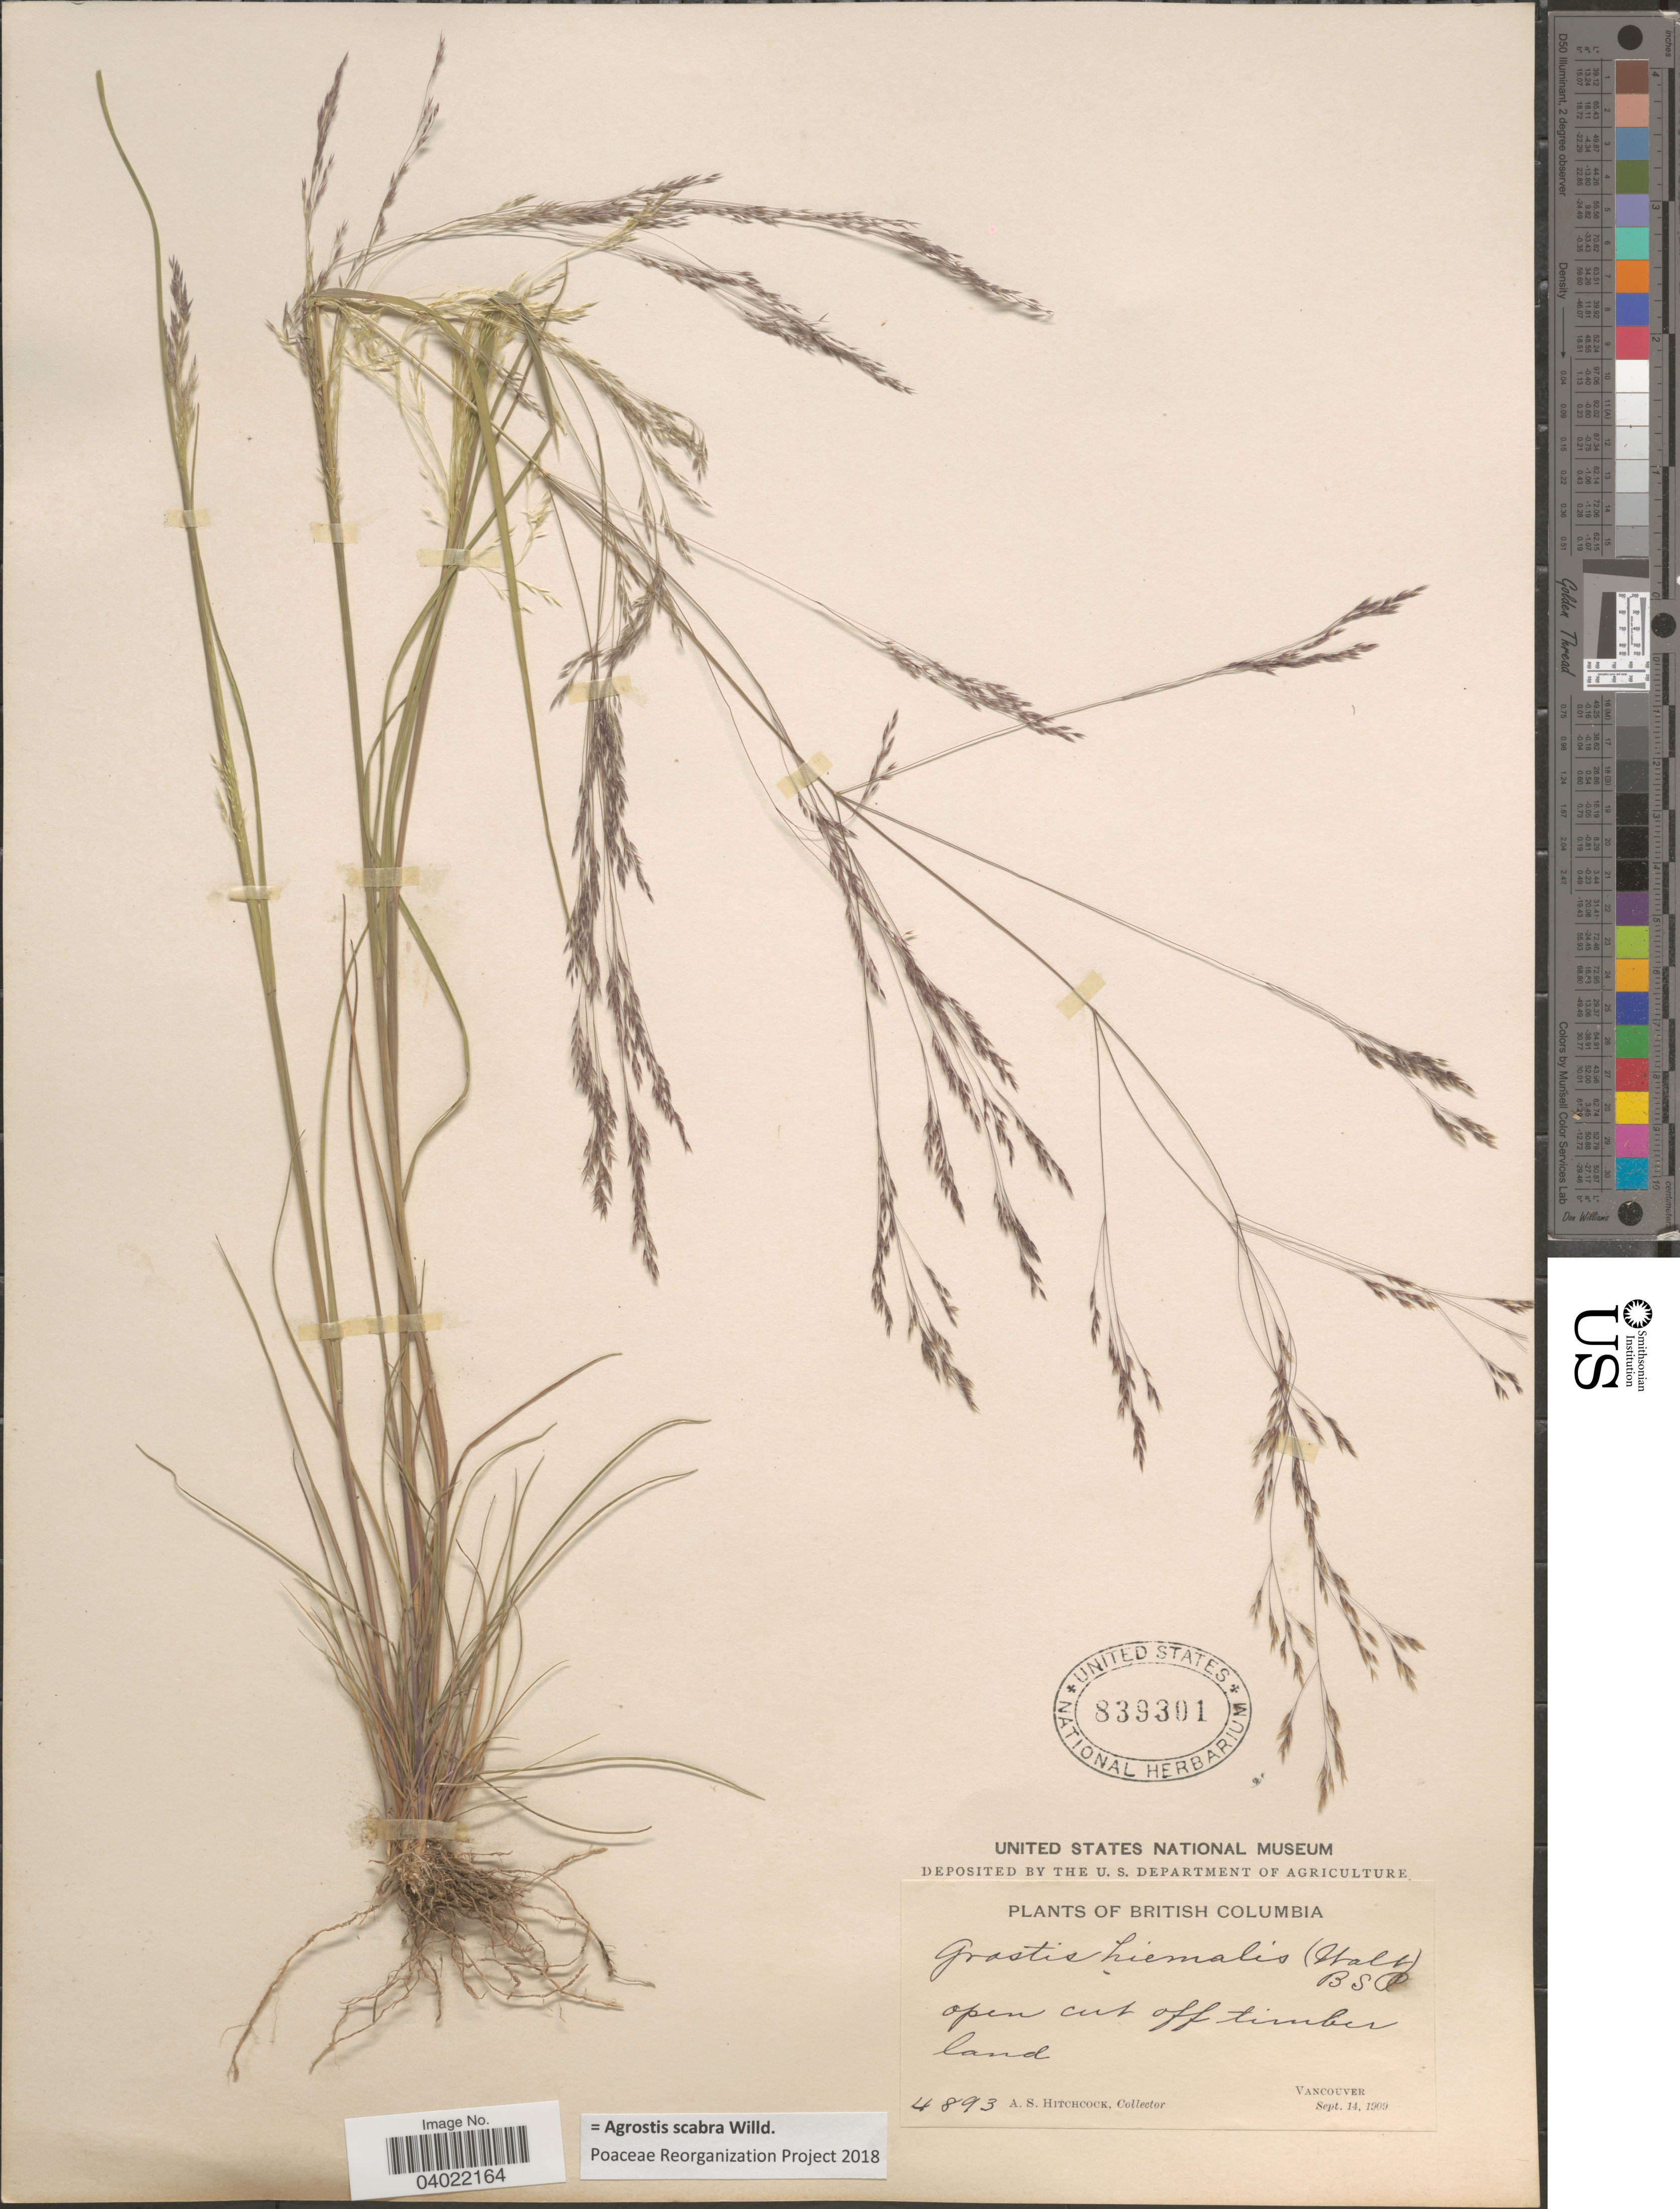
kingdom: Plantae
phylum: Tracheophyta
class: Liliopsida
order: Poales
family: Poaceae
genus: Agrostis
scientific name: Agrostis scabra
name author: Willd.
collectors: A. S. Hitchcock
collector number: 4893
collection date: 1909-09-14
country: Canada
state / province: British Columbia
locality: Open cut-off timberland. Vancouver.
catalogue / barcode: US 839301